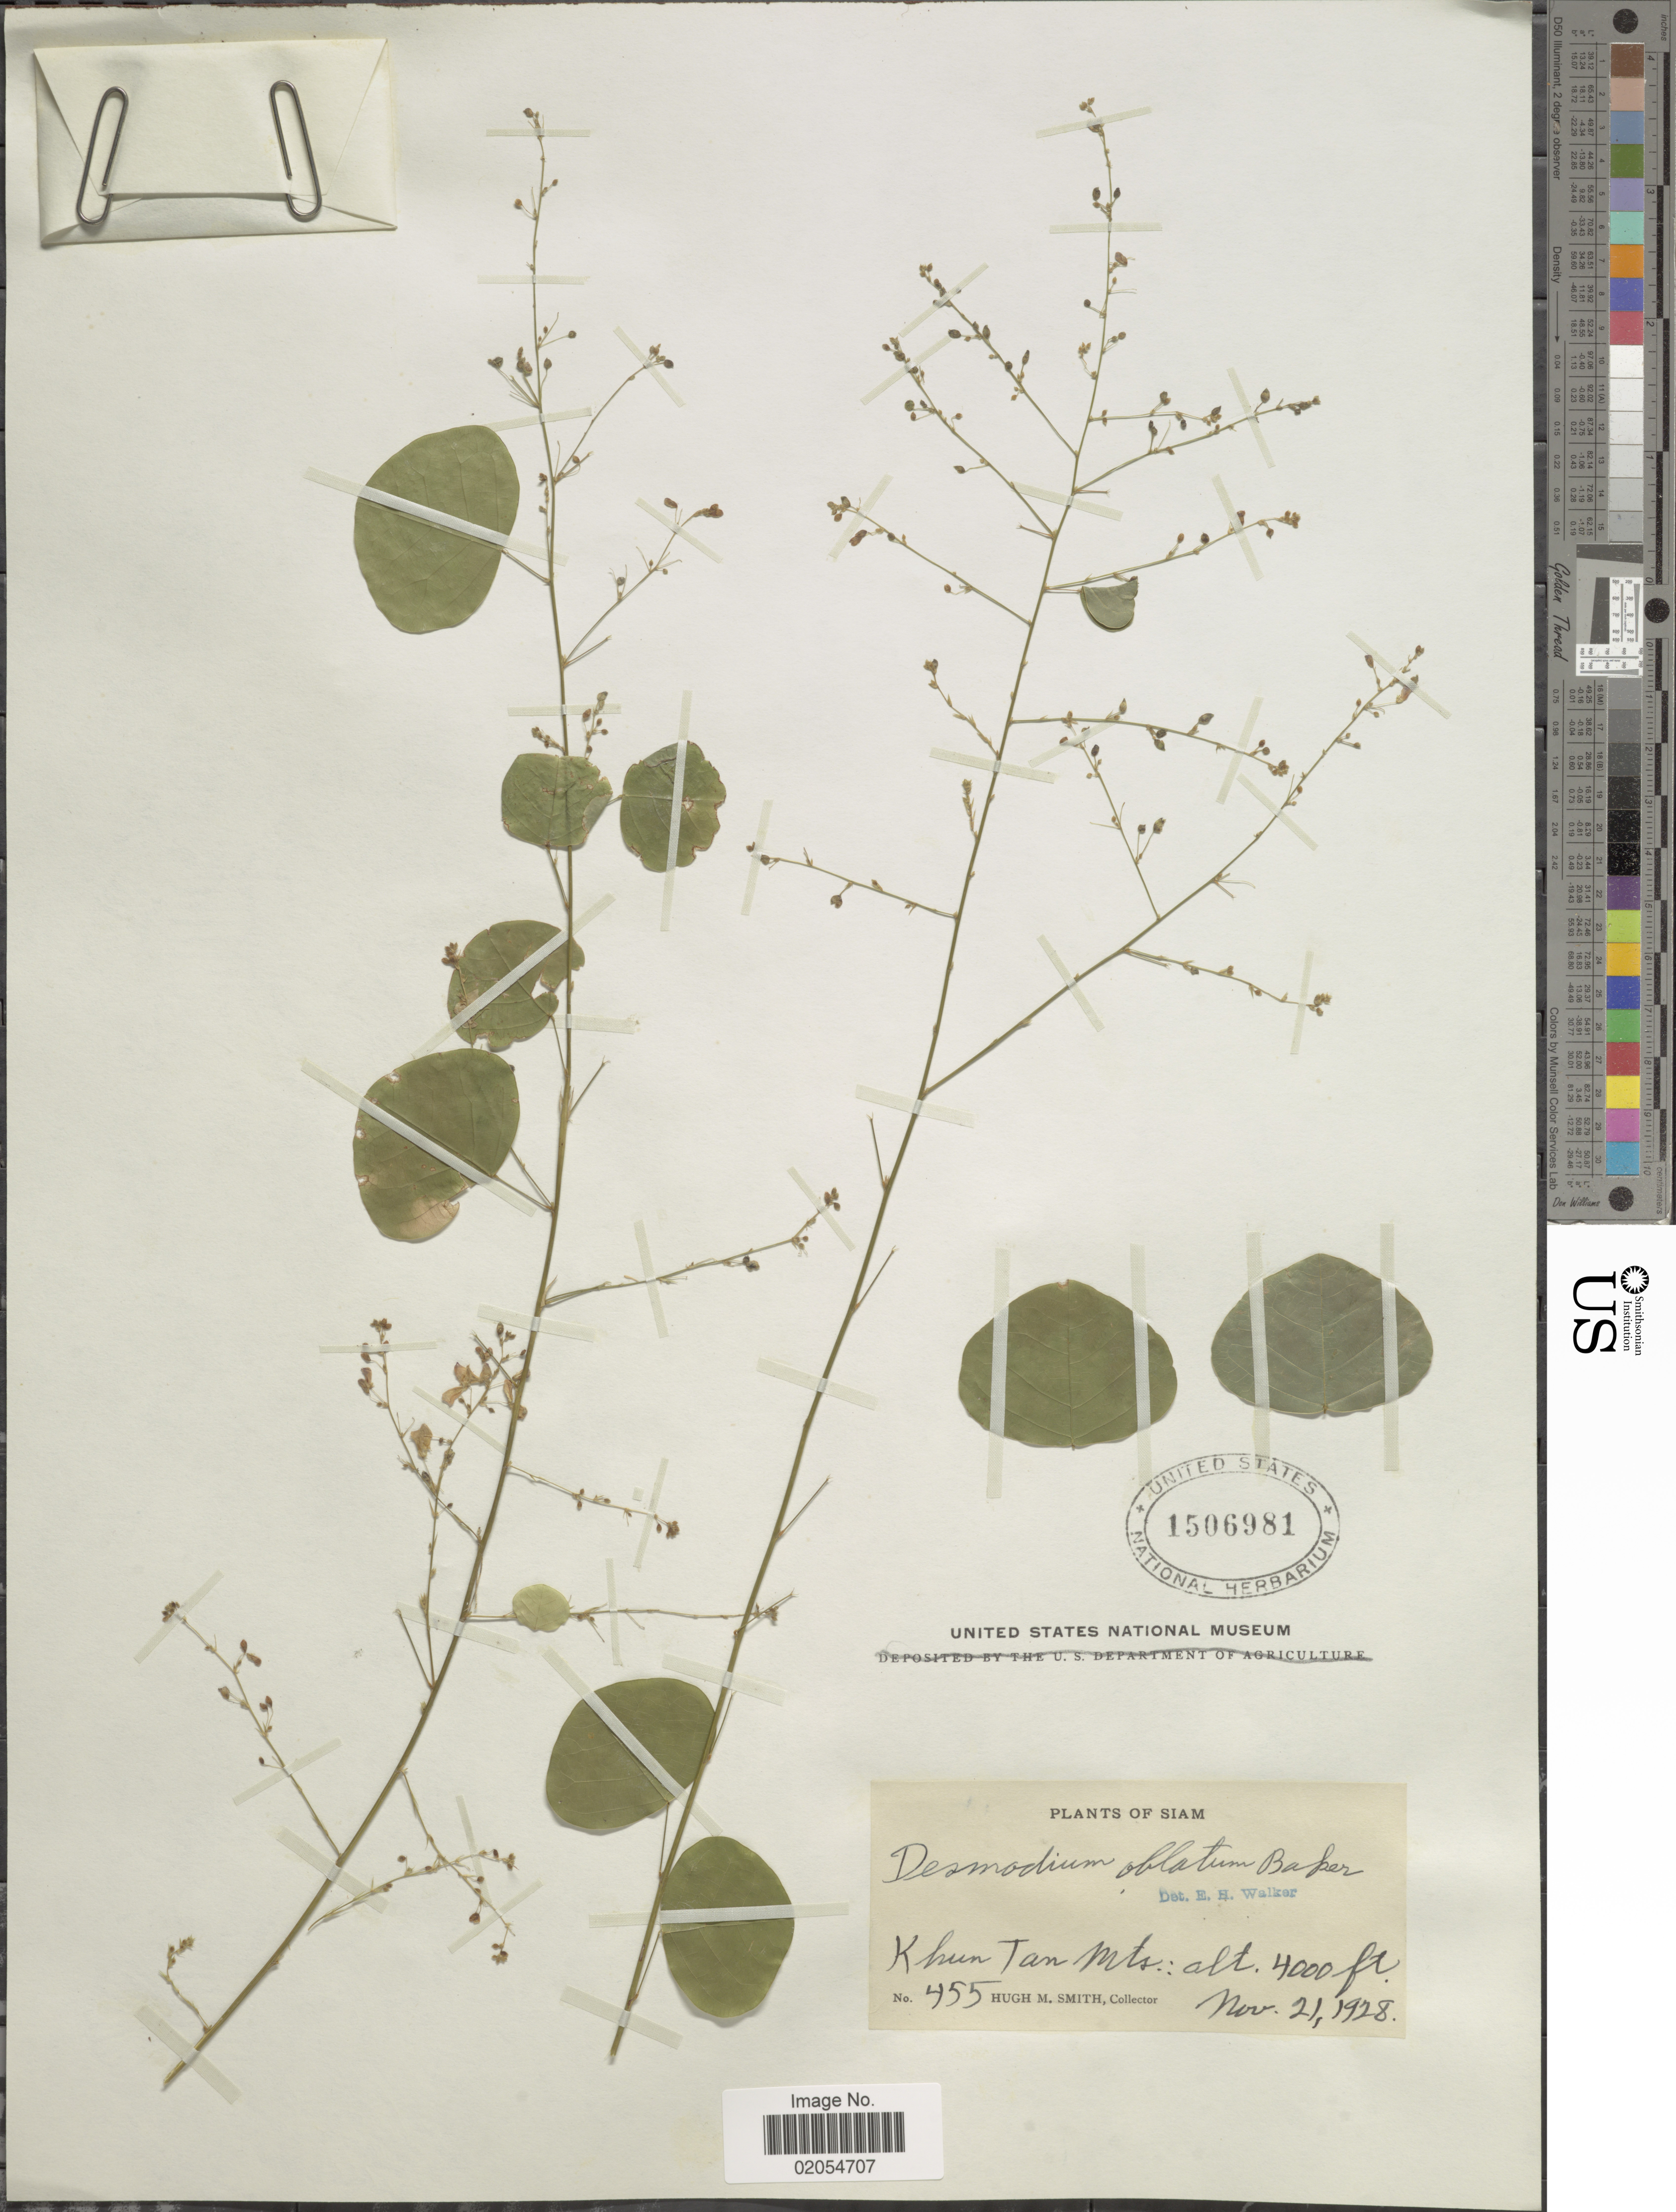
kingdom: Plantae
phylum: Tracheophyta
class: Magnoliopsida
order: Fabales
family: Fabaceae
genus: Huangtcia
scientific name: Huangtcia oblata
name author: (Baker ex Kurz) H. Ohashi & K. Ohashi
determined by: Strong, Mark T., (BOT), Smithsonian Institution - National Museum of Natural History (UNITED STATES)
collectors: H. M. Smith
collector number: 455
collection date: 1928-11-21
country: Thailand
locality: Siam. Khun Tan Mts.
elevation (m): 1219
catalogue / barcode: US 1506981